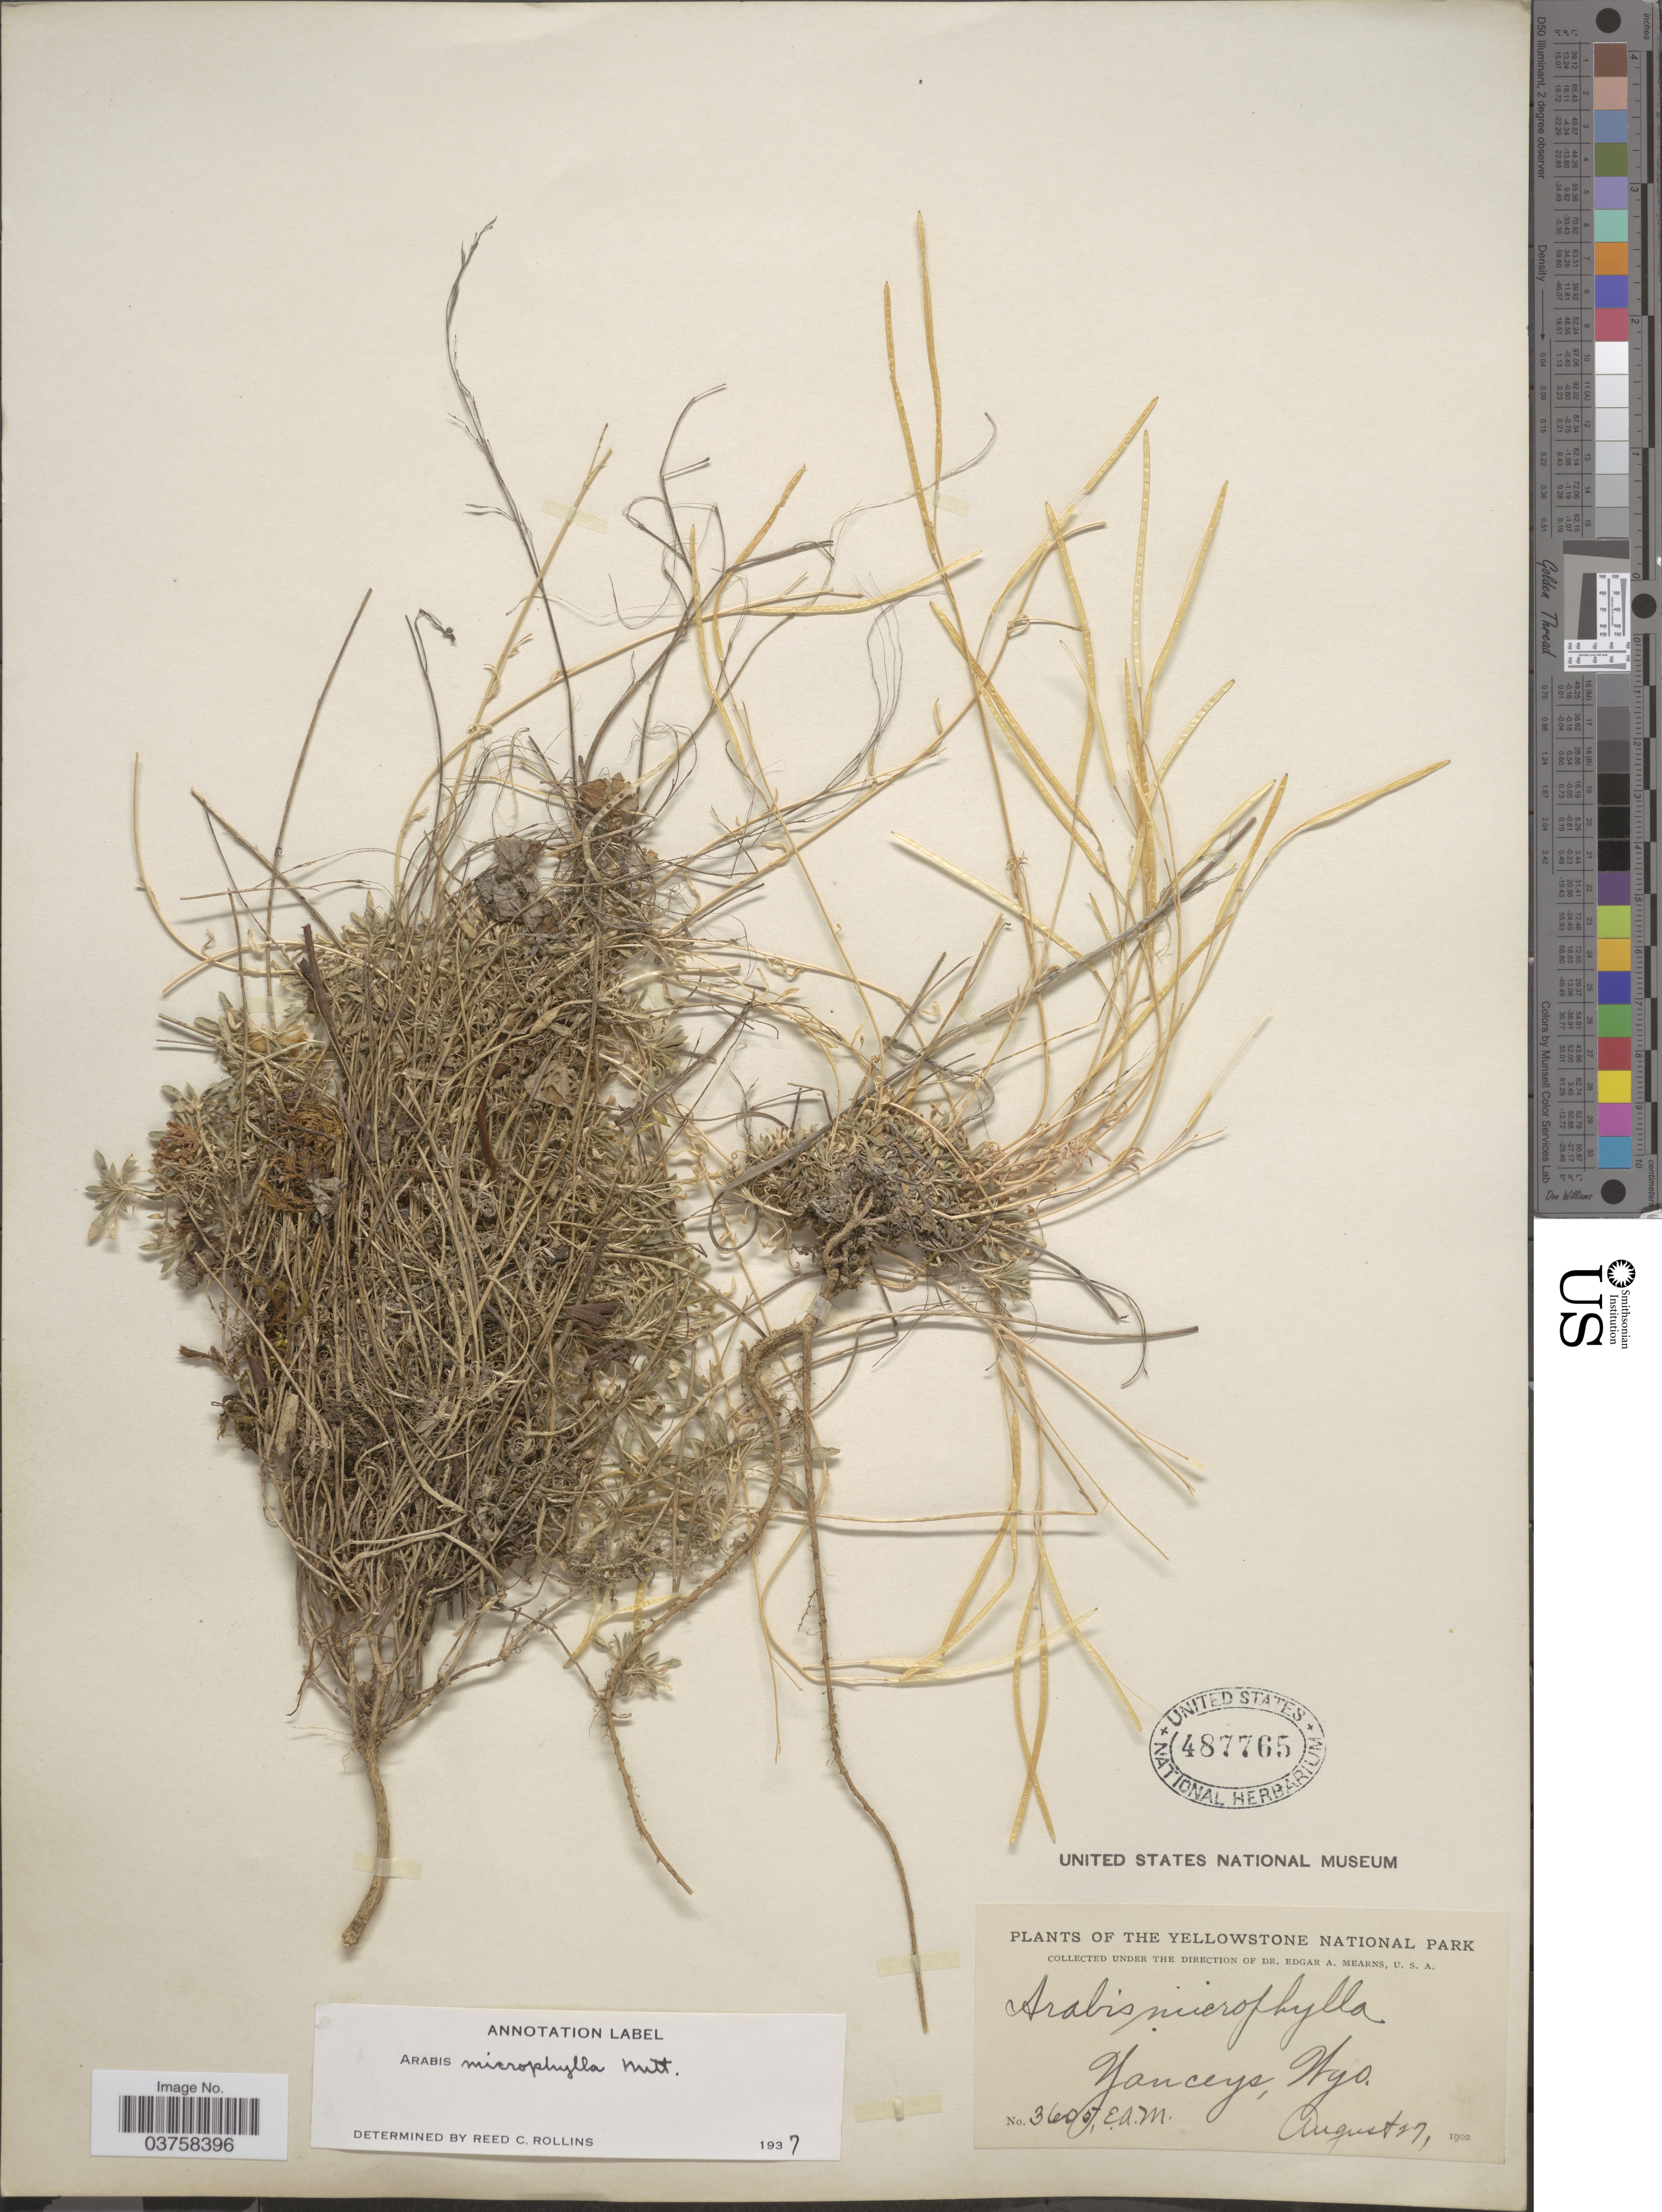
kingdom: Plantae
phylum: Tracheophyta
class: Magnoliopsida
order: Brassicales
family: Brassicaceae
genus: Arabis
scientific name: Arabis microphylla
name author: Nutt.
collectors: E. A. Mearns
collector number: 3605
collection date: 1902-08-27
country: United States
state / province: Wyoming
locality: The Yellowstone National Park. Yanceys.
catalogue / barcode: US 487765